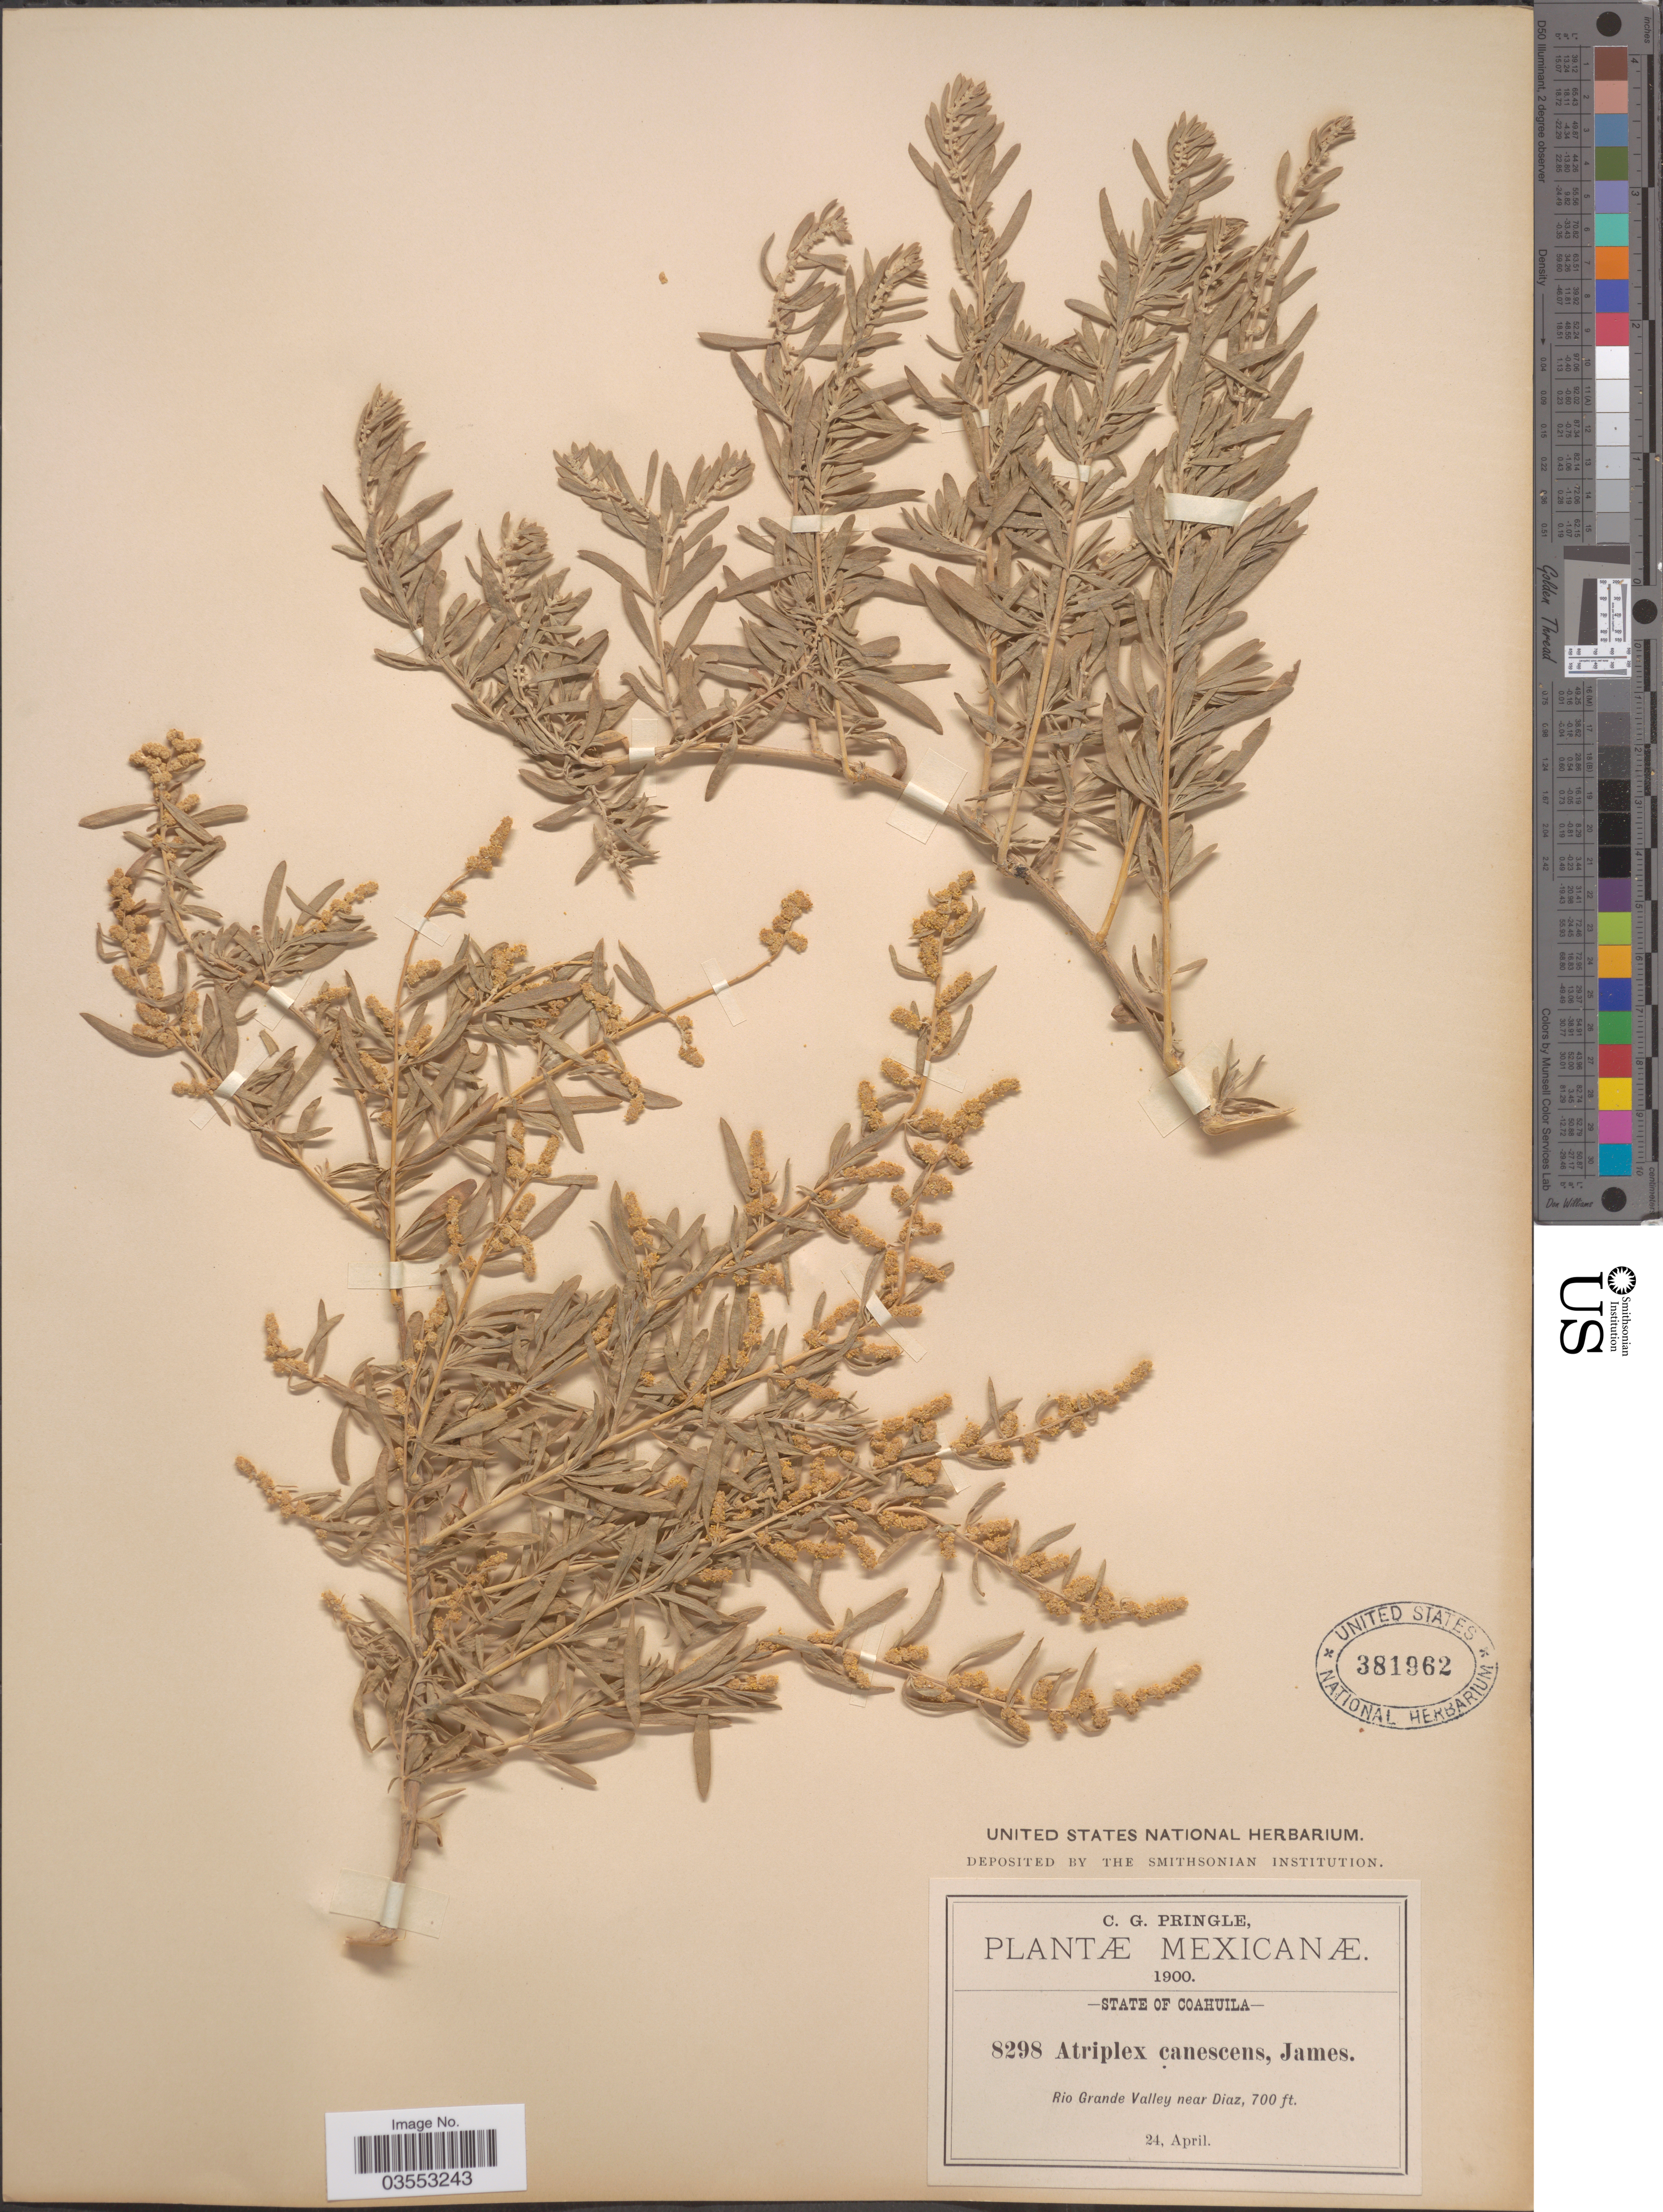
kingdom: Plantae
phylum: Tracheophyta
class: Magnoliopsida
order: Caryophyllales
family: Amaranthaceae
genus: Atriplex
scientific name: Atriplex canescens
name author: (Pursh) Nutt.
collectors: C. G. Pringle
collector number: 8298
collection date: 1900-04-24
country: Mexico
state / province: Coahuila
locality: Rio Grande Valley near Diaz.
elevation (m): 213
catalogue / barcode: US 381962